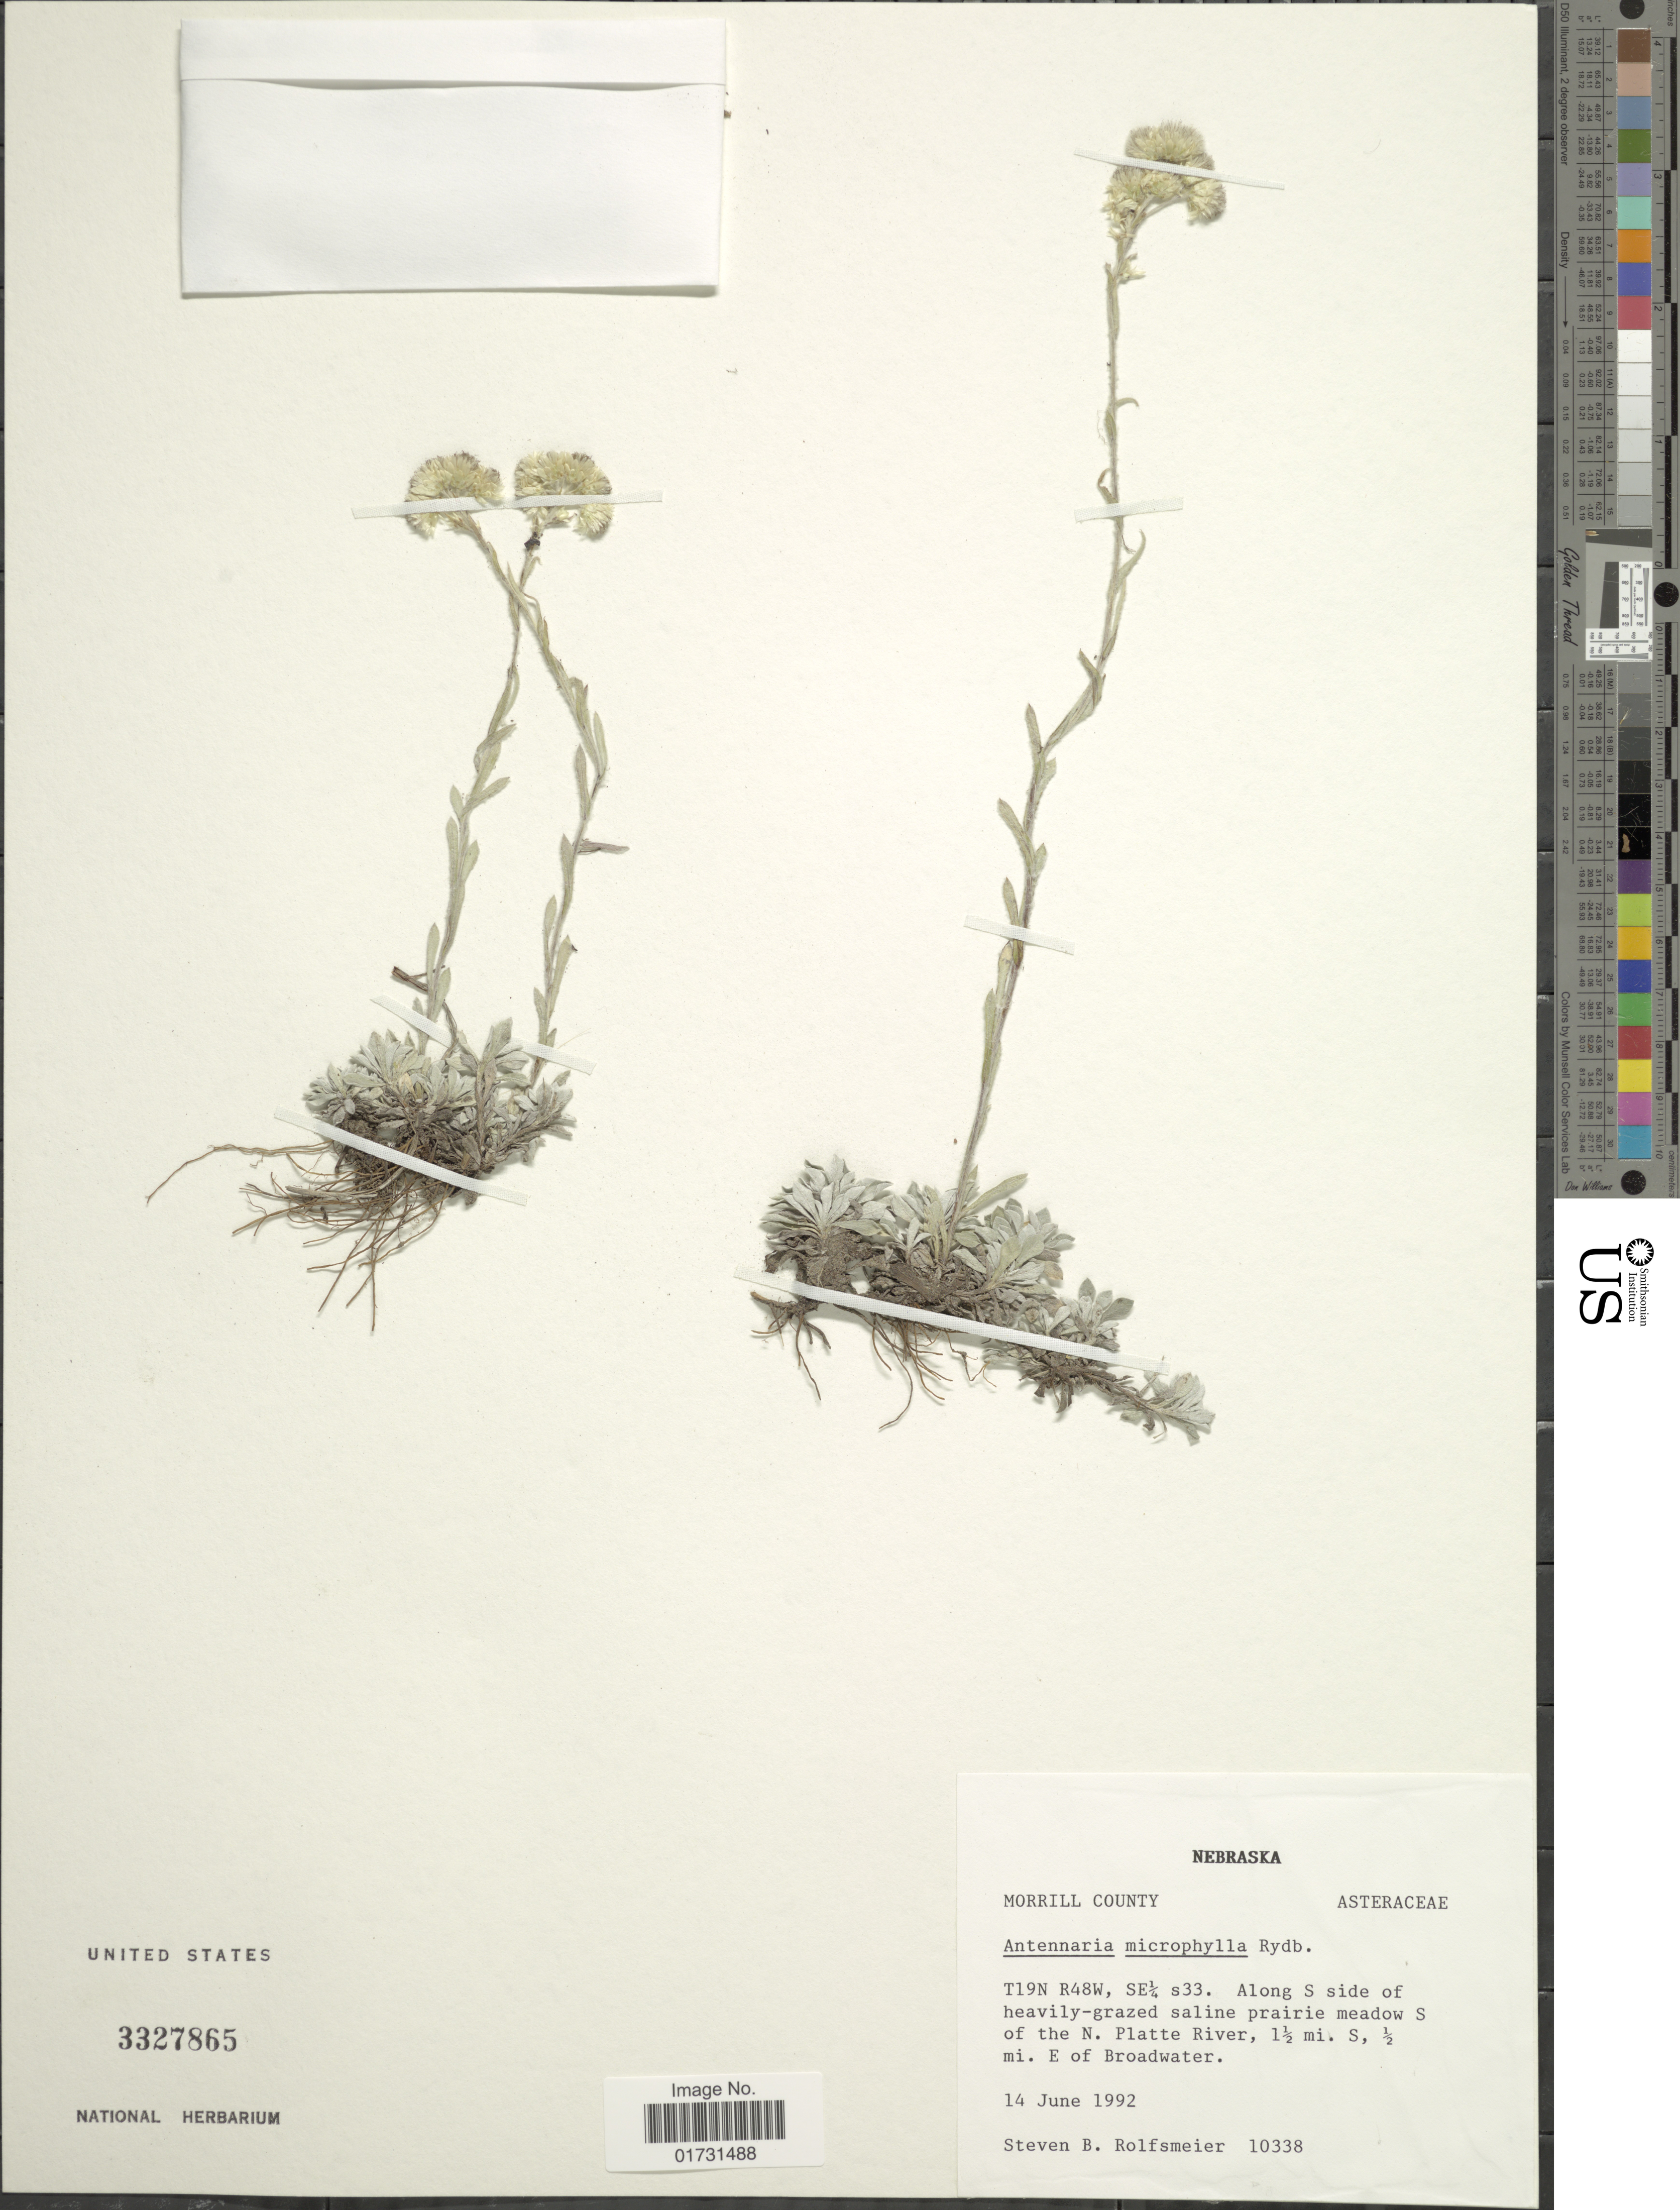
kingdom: Plantae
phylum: Tracheophyta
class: Magnoliopsida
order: Asterales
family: Asteraceae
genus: Antennaria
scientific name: Antennaria microphylla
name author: Rydb.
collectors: S. Rolfsmeier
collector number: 10338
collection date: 1992-06-14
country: United States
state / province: Nebraska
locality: Morrill County. T19N R48W, SE¼ s33. Along S side of heavily-grazed saline prairie meadow S of the N. Platte River, 1½ mi. S, ½ mi. E of Broadwater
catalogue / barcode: US 3327865